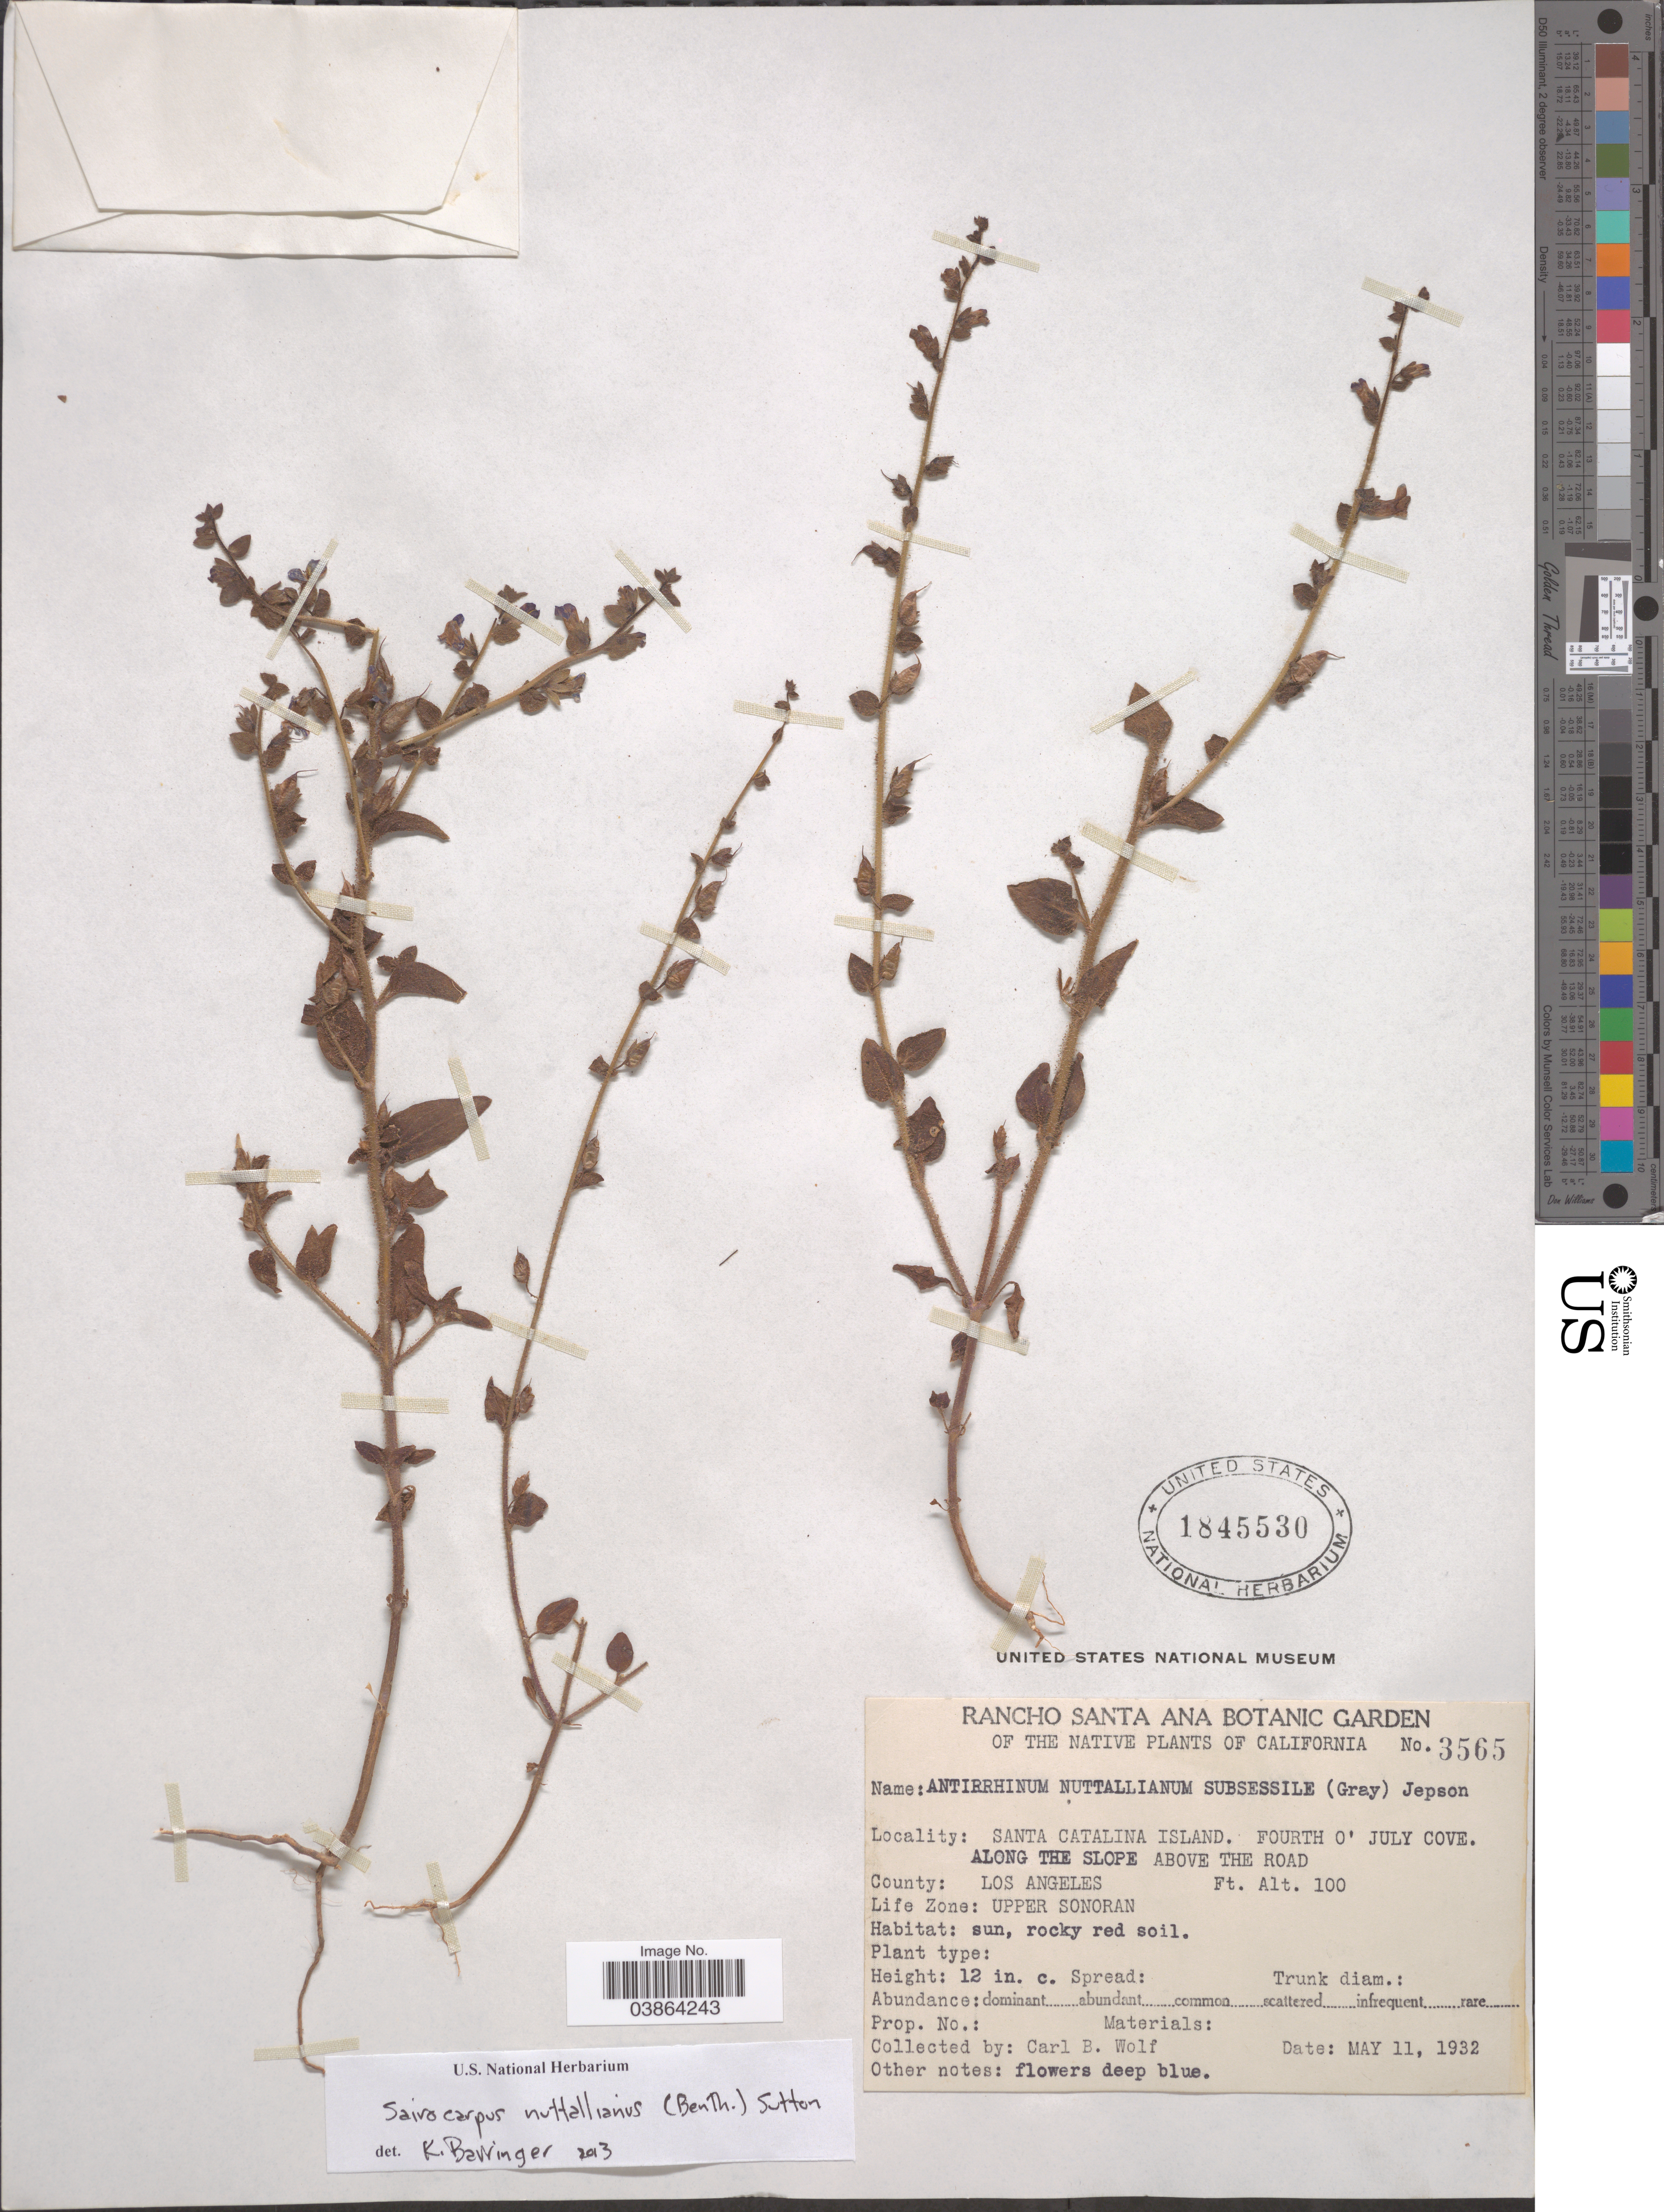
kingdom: Plantae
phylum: Tracheophyta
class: Magnoliopsida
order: Lamiales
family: Plantaginaceae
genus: Sairocarpus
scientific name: Sairocarpus nuttallianus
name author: (Benth.) D.A. Sutton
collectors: C. B. Wolf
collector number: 3565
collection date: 1932-05-11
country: United States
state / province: California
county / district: Los Angeles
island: Santa Catalina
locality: Santa Catalina Island. Fourth O' July Cove. Along the slope above the road. County: Los Angeles.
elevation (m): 30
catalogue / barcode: US 1845530